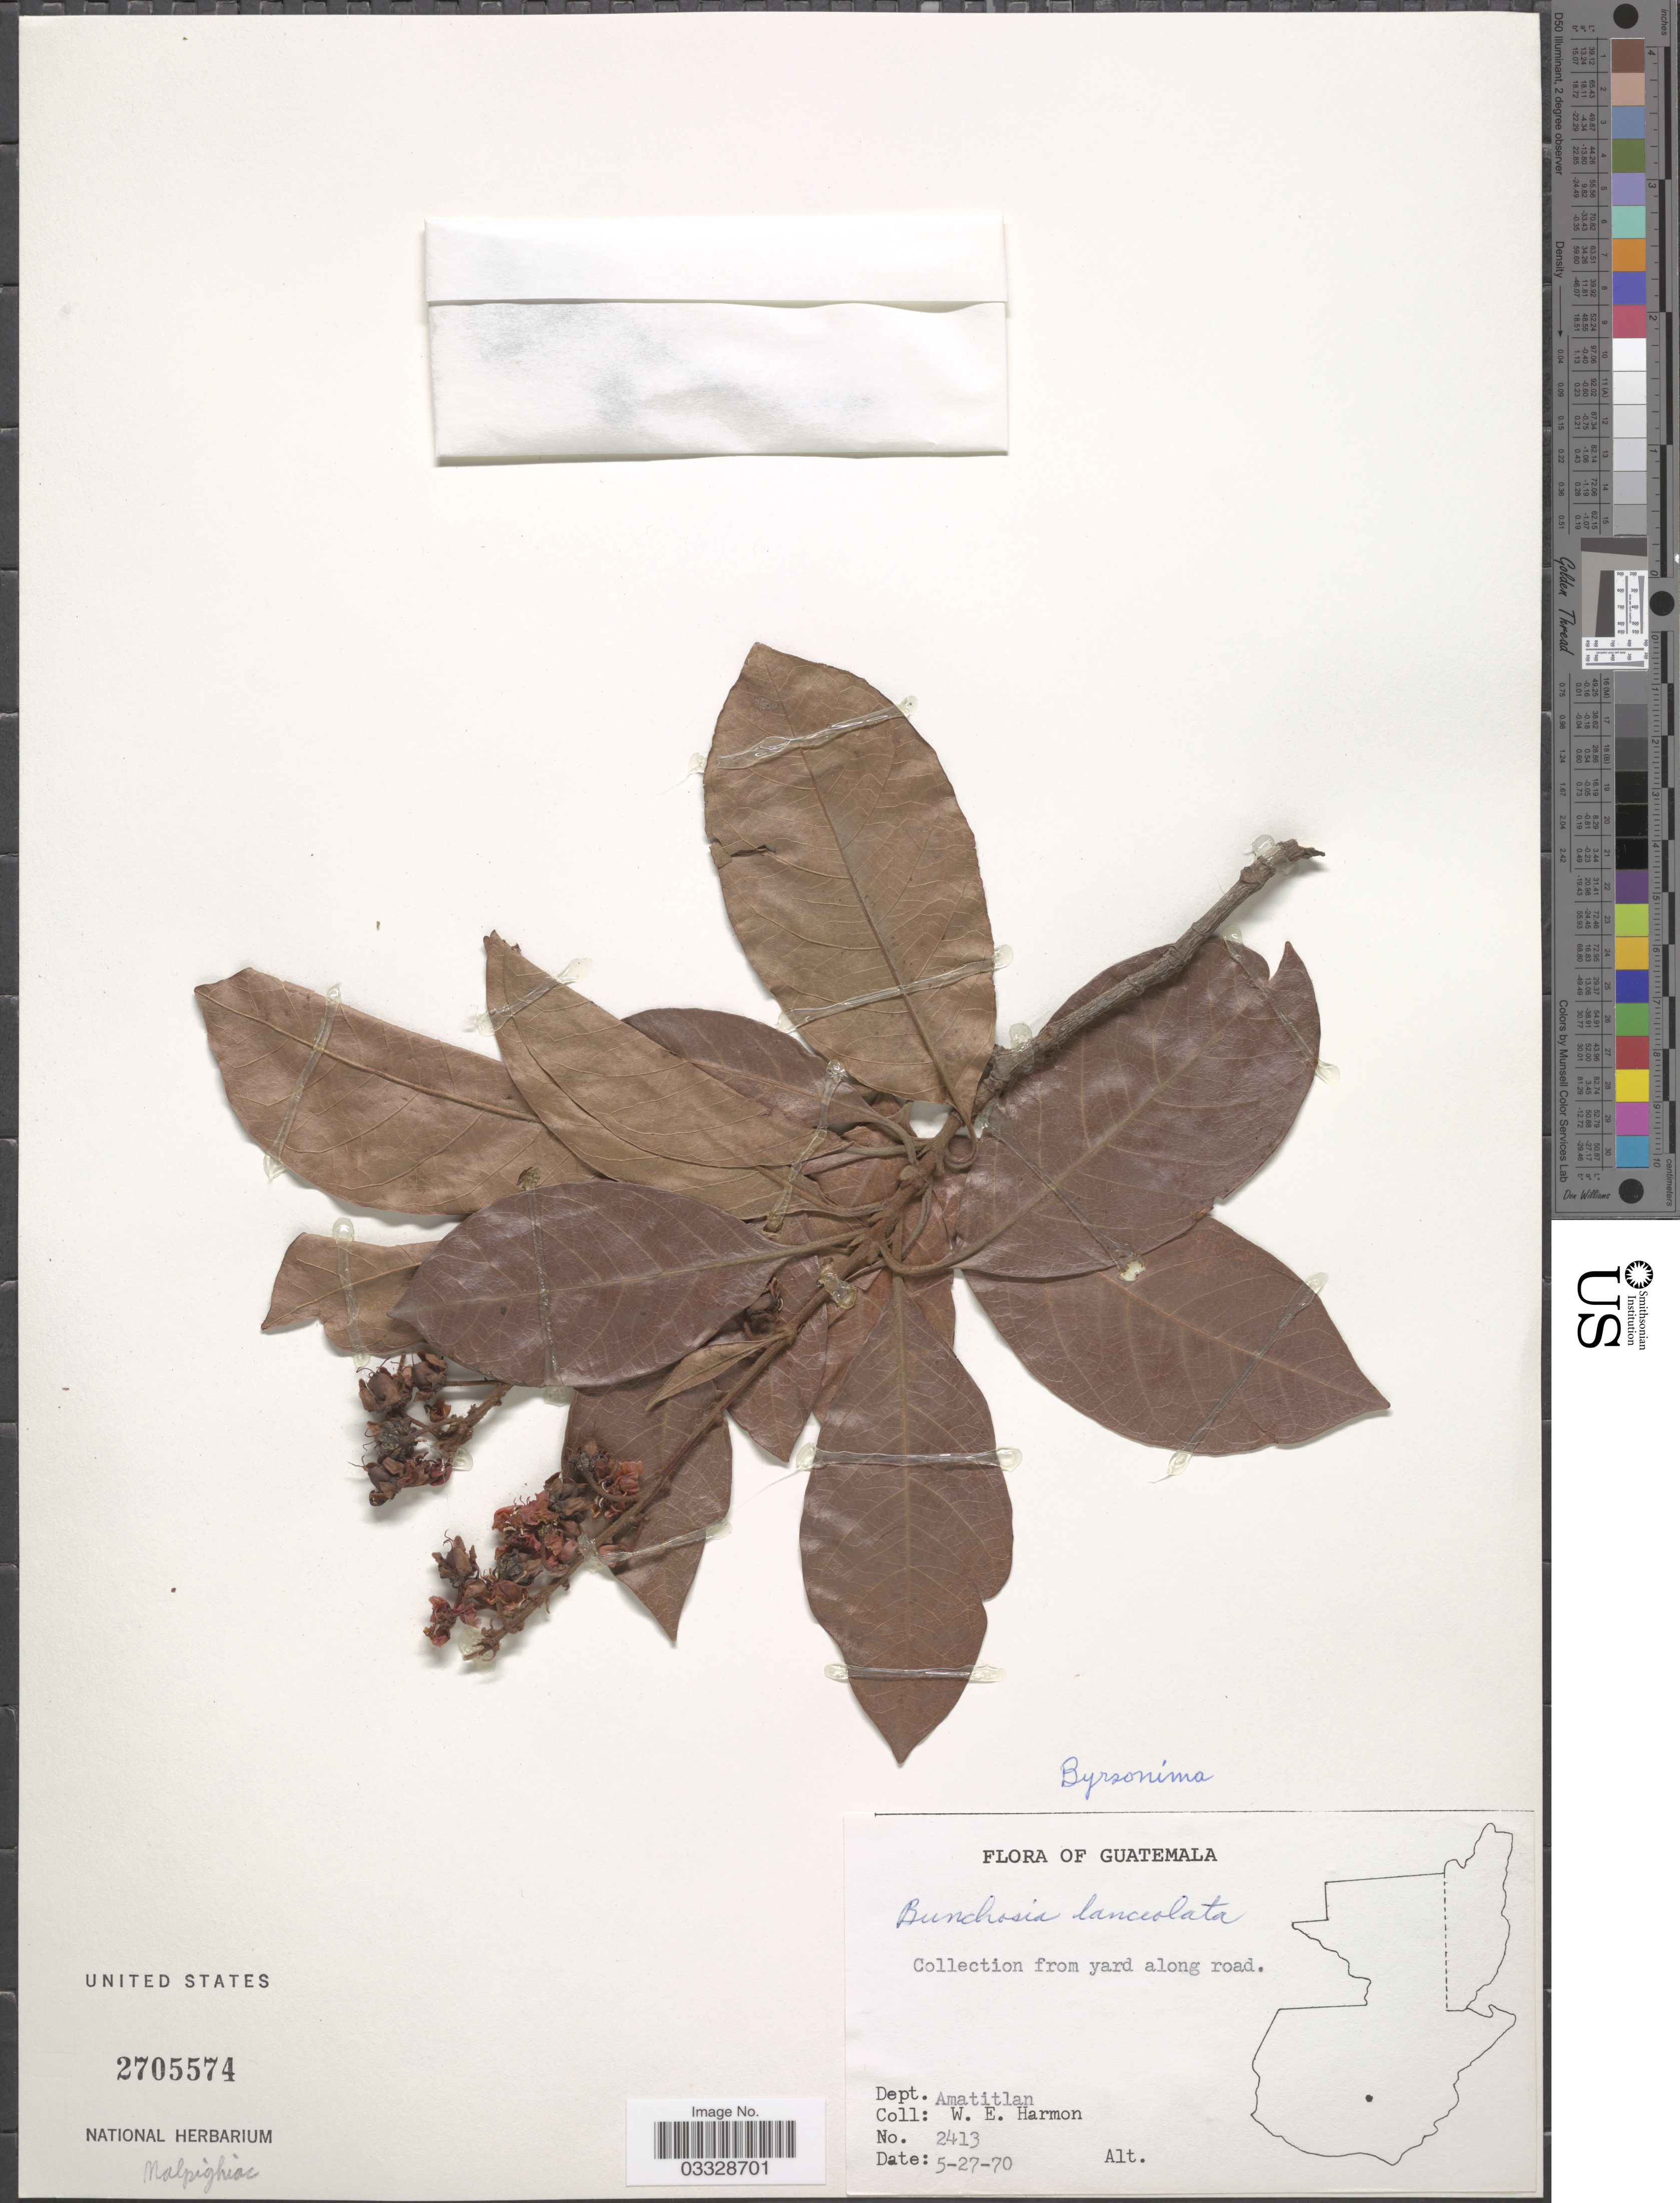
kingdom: Plantae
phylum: Tracheophyta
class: Magnoliopsida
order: Malpighiales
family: Malpighiaceae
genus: Byrsonima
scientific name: Byrsonima lanceolata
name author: DC.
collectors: W. E. Harmon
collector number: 2413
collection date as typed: Transcribed d/m/y: 27/5/70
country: Guatemala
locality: Yard along road. Dept. Amatitlan.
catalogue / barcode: US 2705574